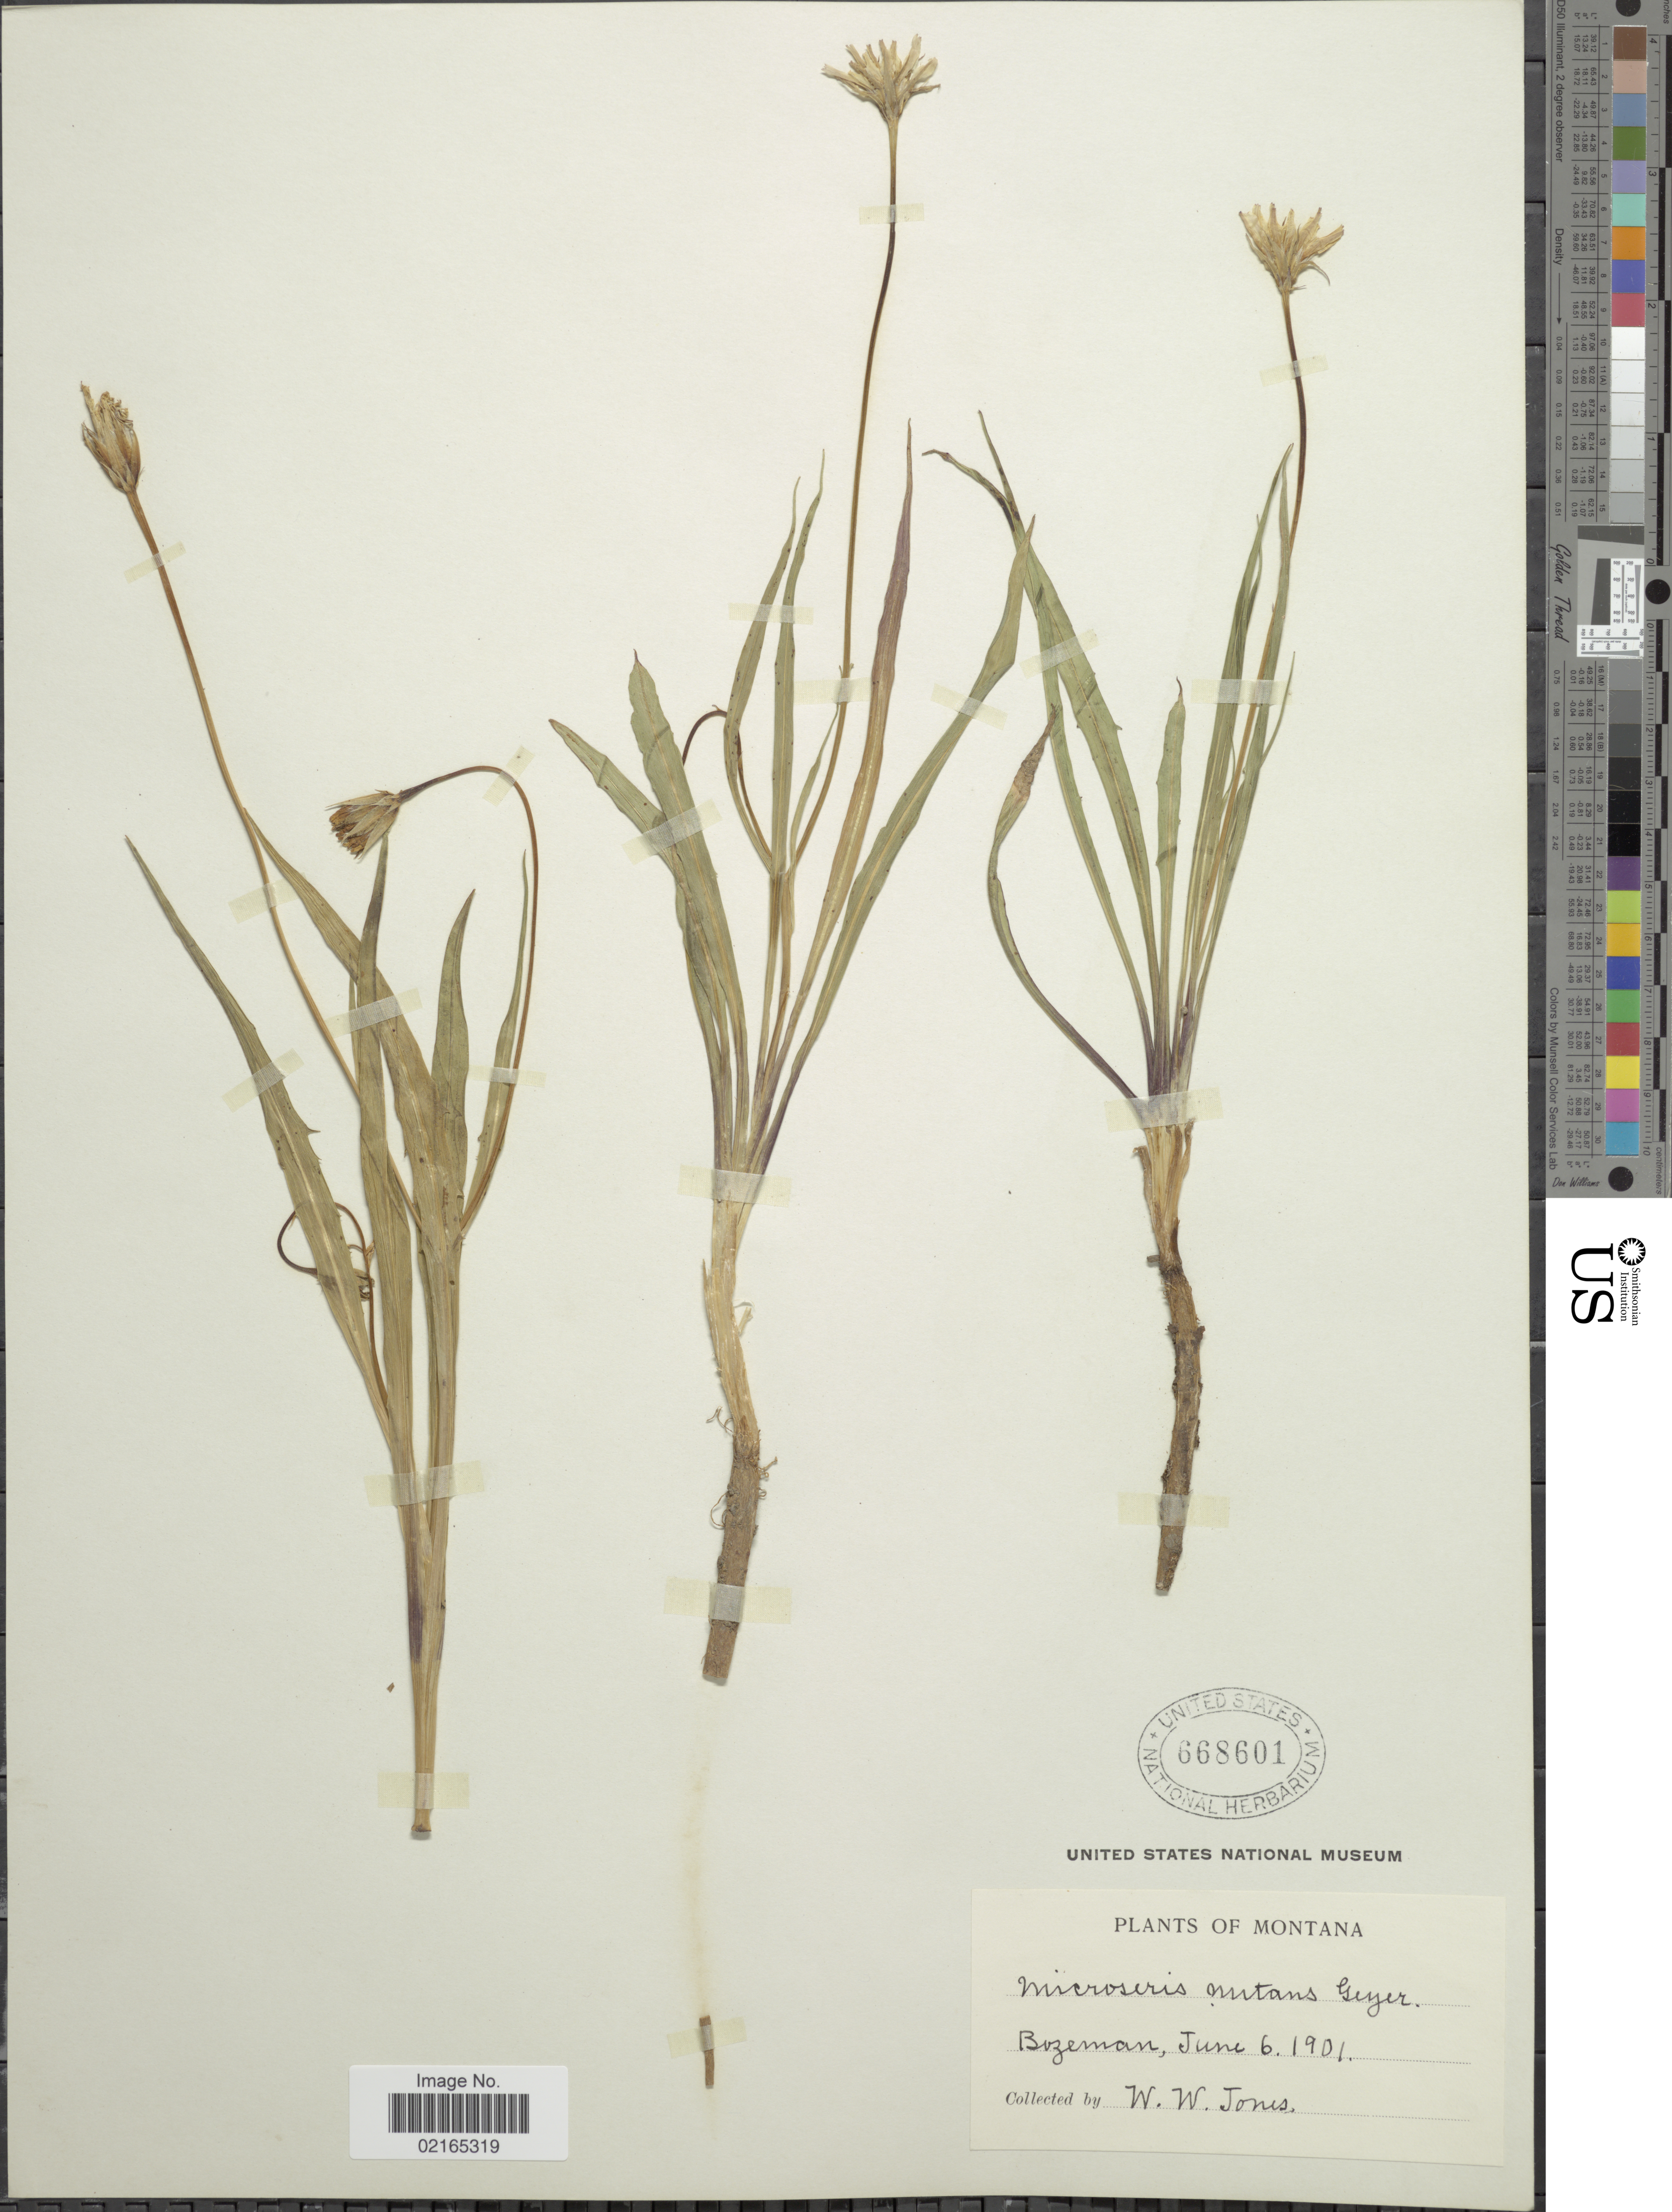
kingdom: Plantae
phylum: Tracheophyta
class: Magnoliopsida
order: Asterales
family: Asteraceae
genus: Microseris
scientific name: Microseris nutans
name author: (Hook.) Sch. Bip.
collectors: W. W. Jones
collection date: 1901-06-06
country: United States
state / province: Montana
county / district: Gallatin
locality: Bozeman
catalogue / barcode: US 668601